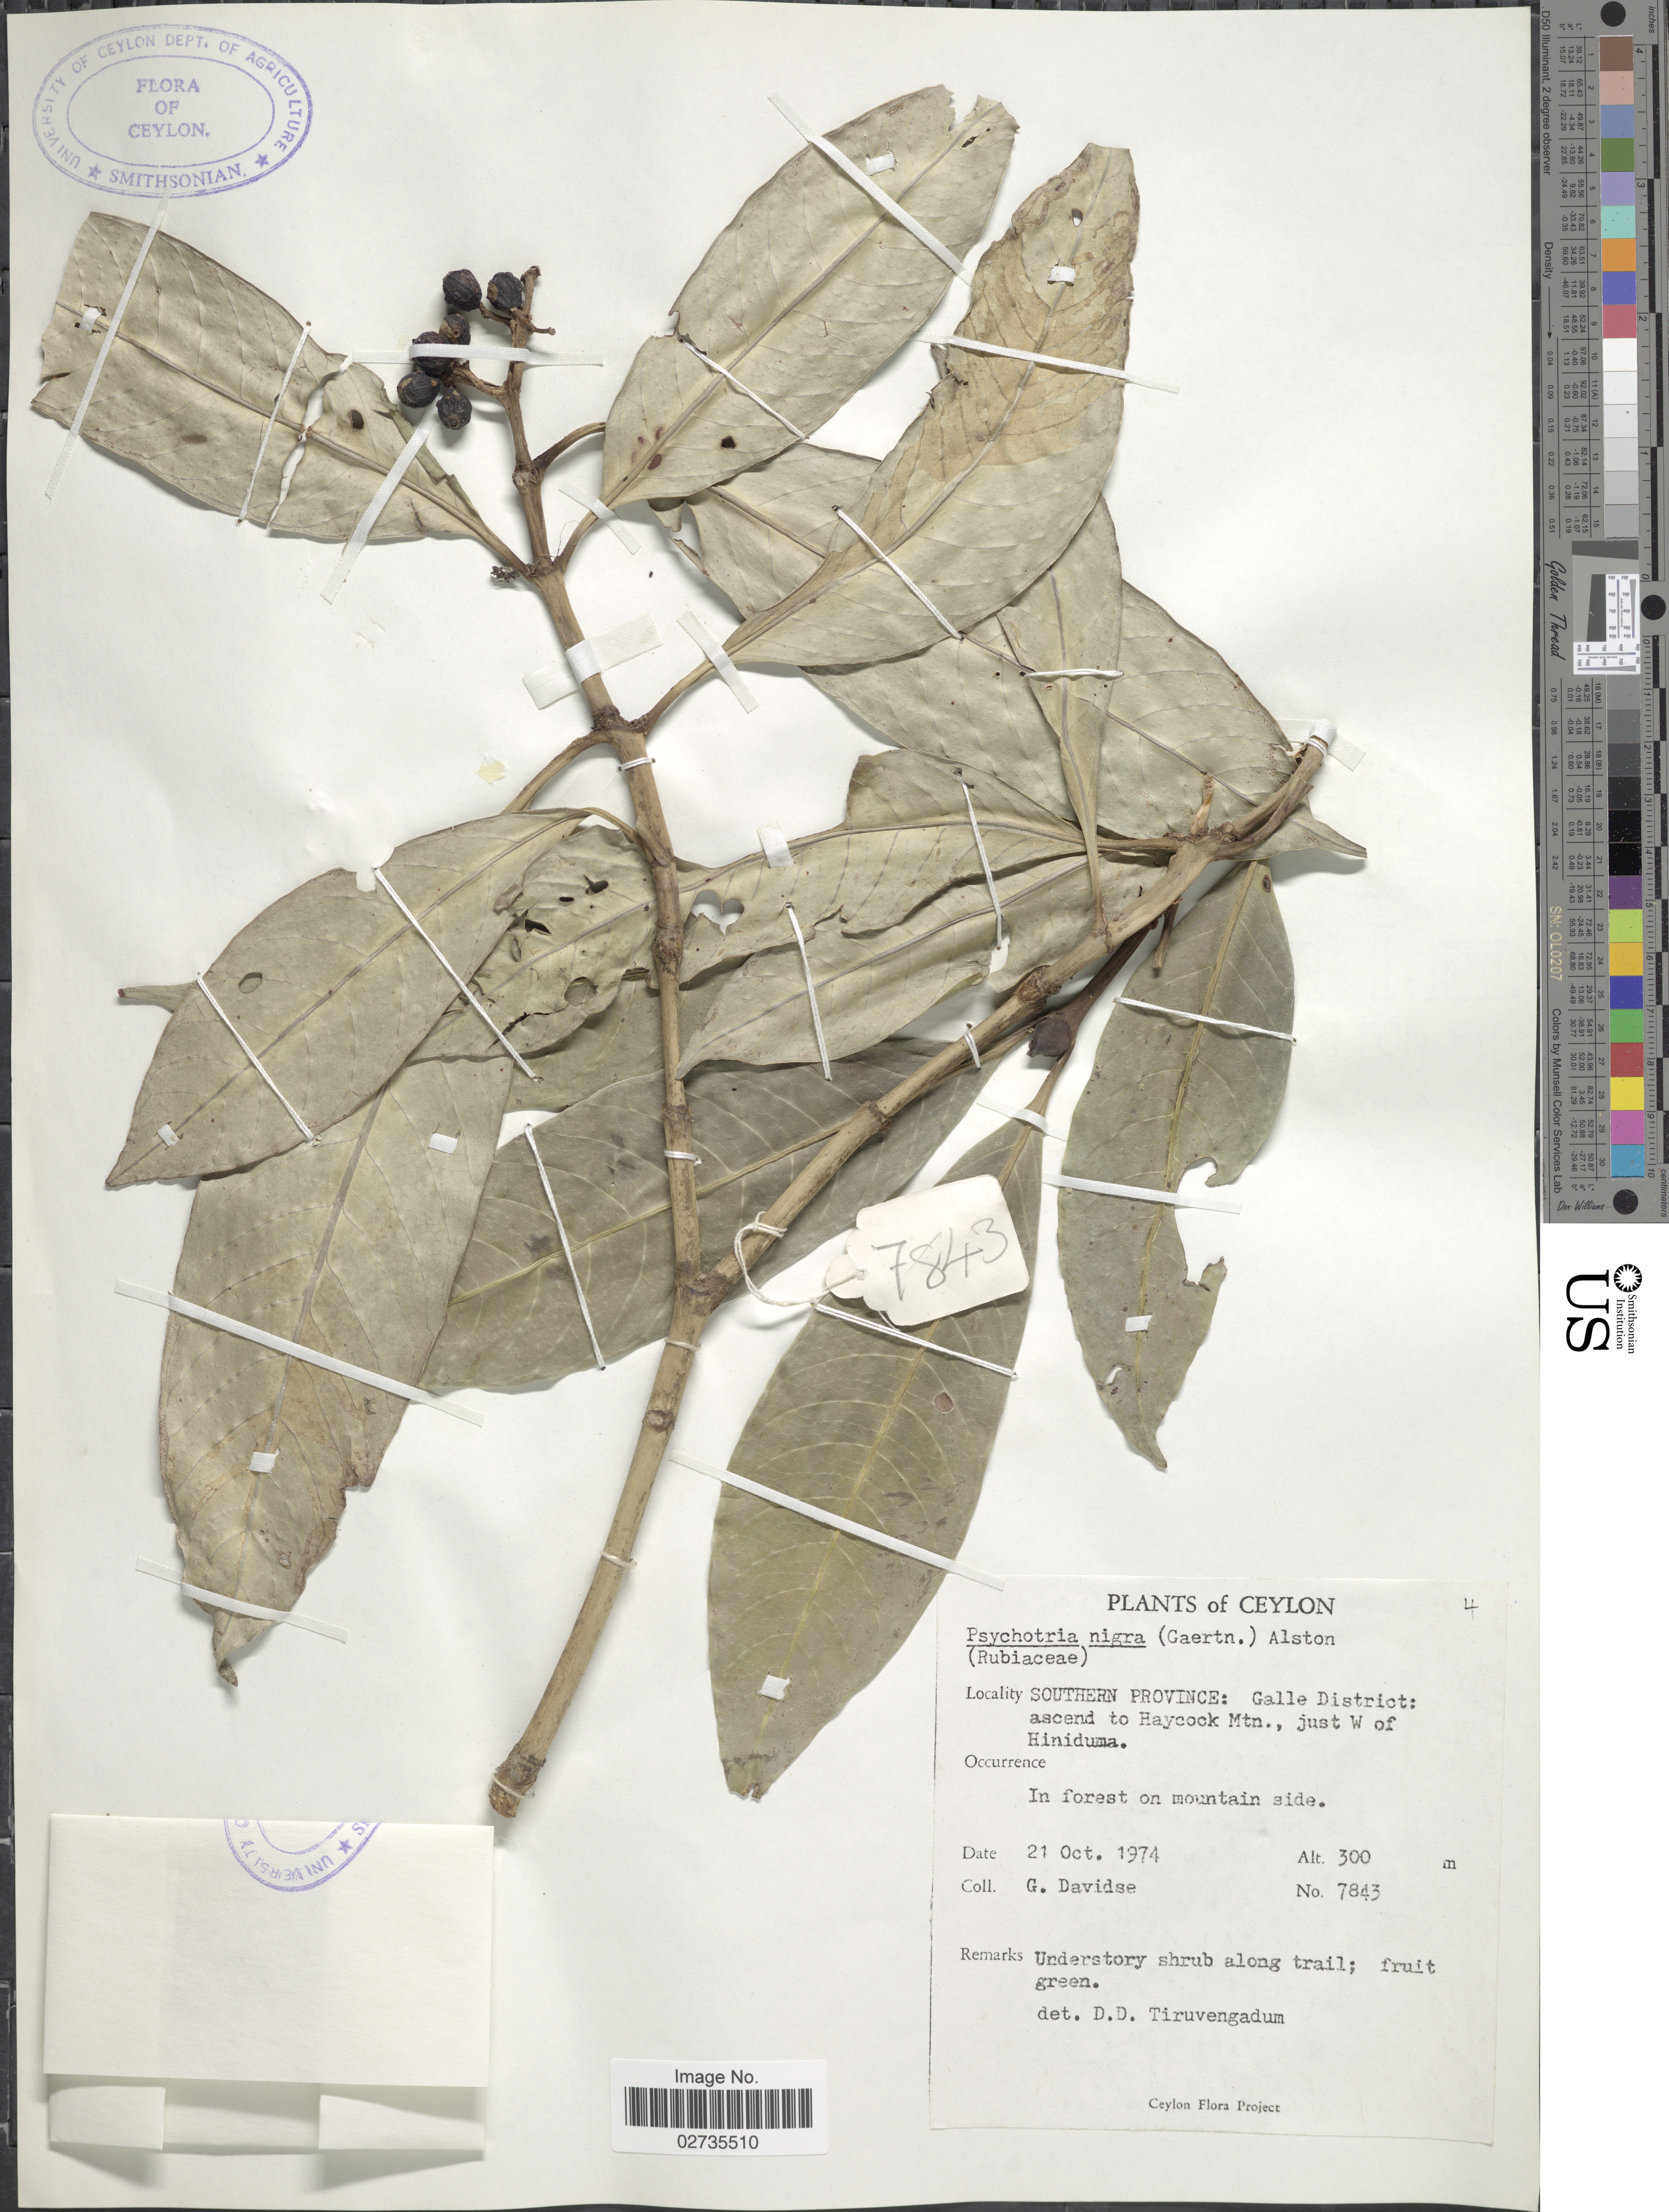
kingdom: Plantae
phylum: Tracheophyta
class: Magnoliopsida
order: Gentianales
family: Rubiaceae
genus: Psychotria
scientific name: Psychotria nigra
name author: (Gaertn.) Alston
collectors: G. Davidse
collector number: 7843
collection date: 1974-10-21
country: Sri Lanka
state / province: Southern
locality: Ceylon. Galle District: ascend to Haycock Mtn., just W of Hiniduma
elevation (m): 300